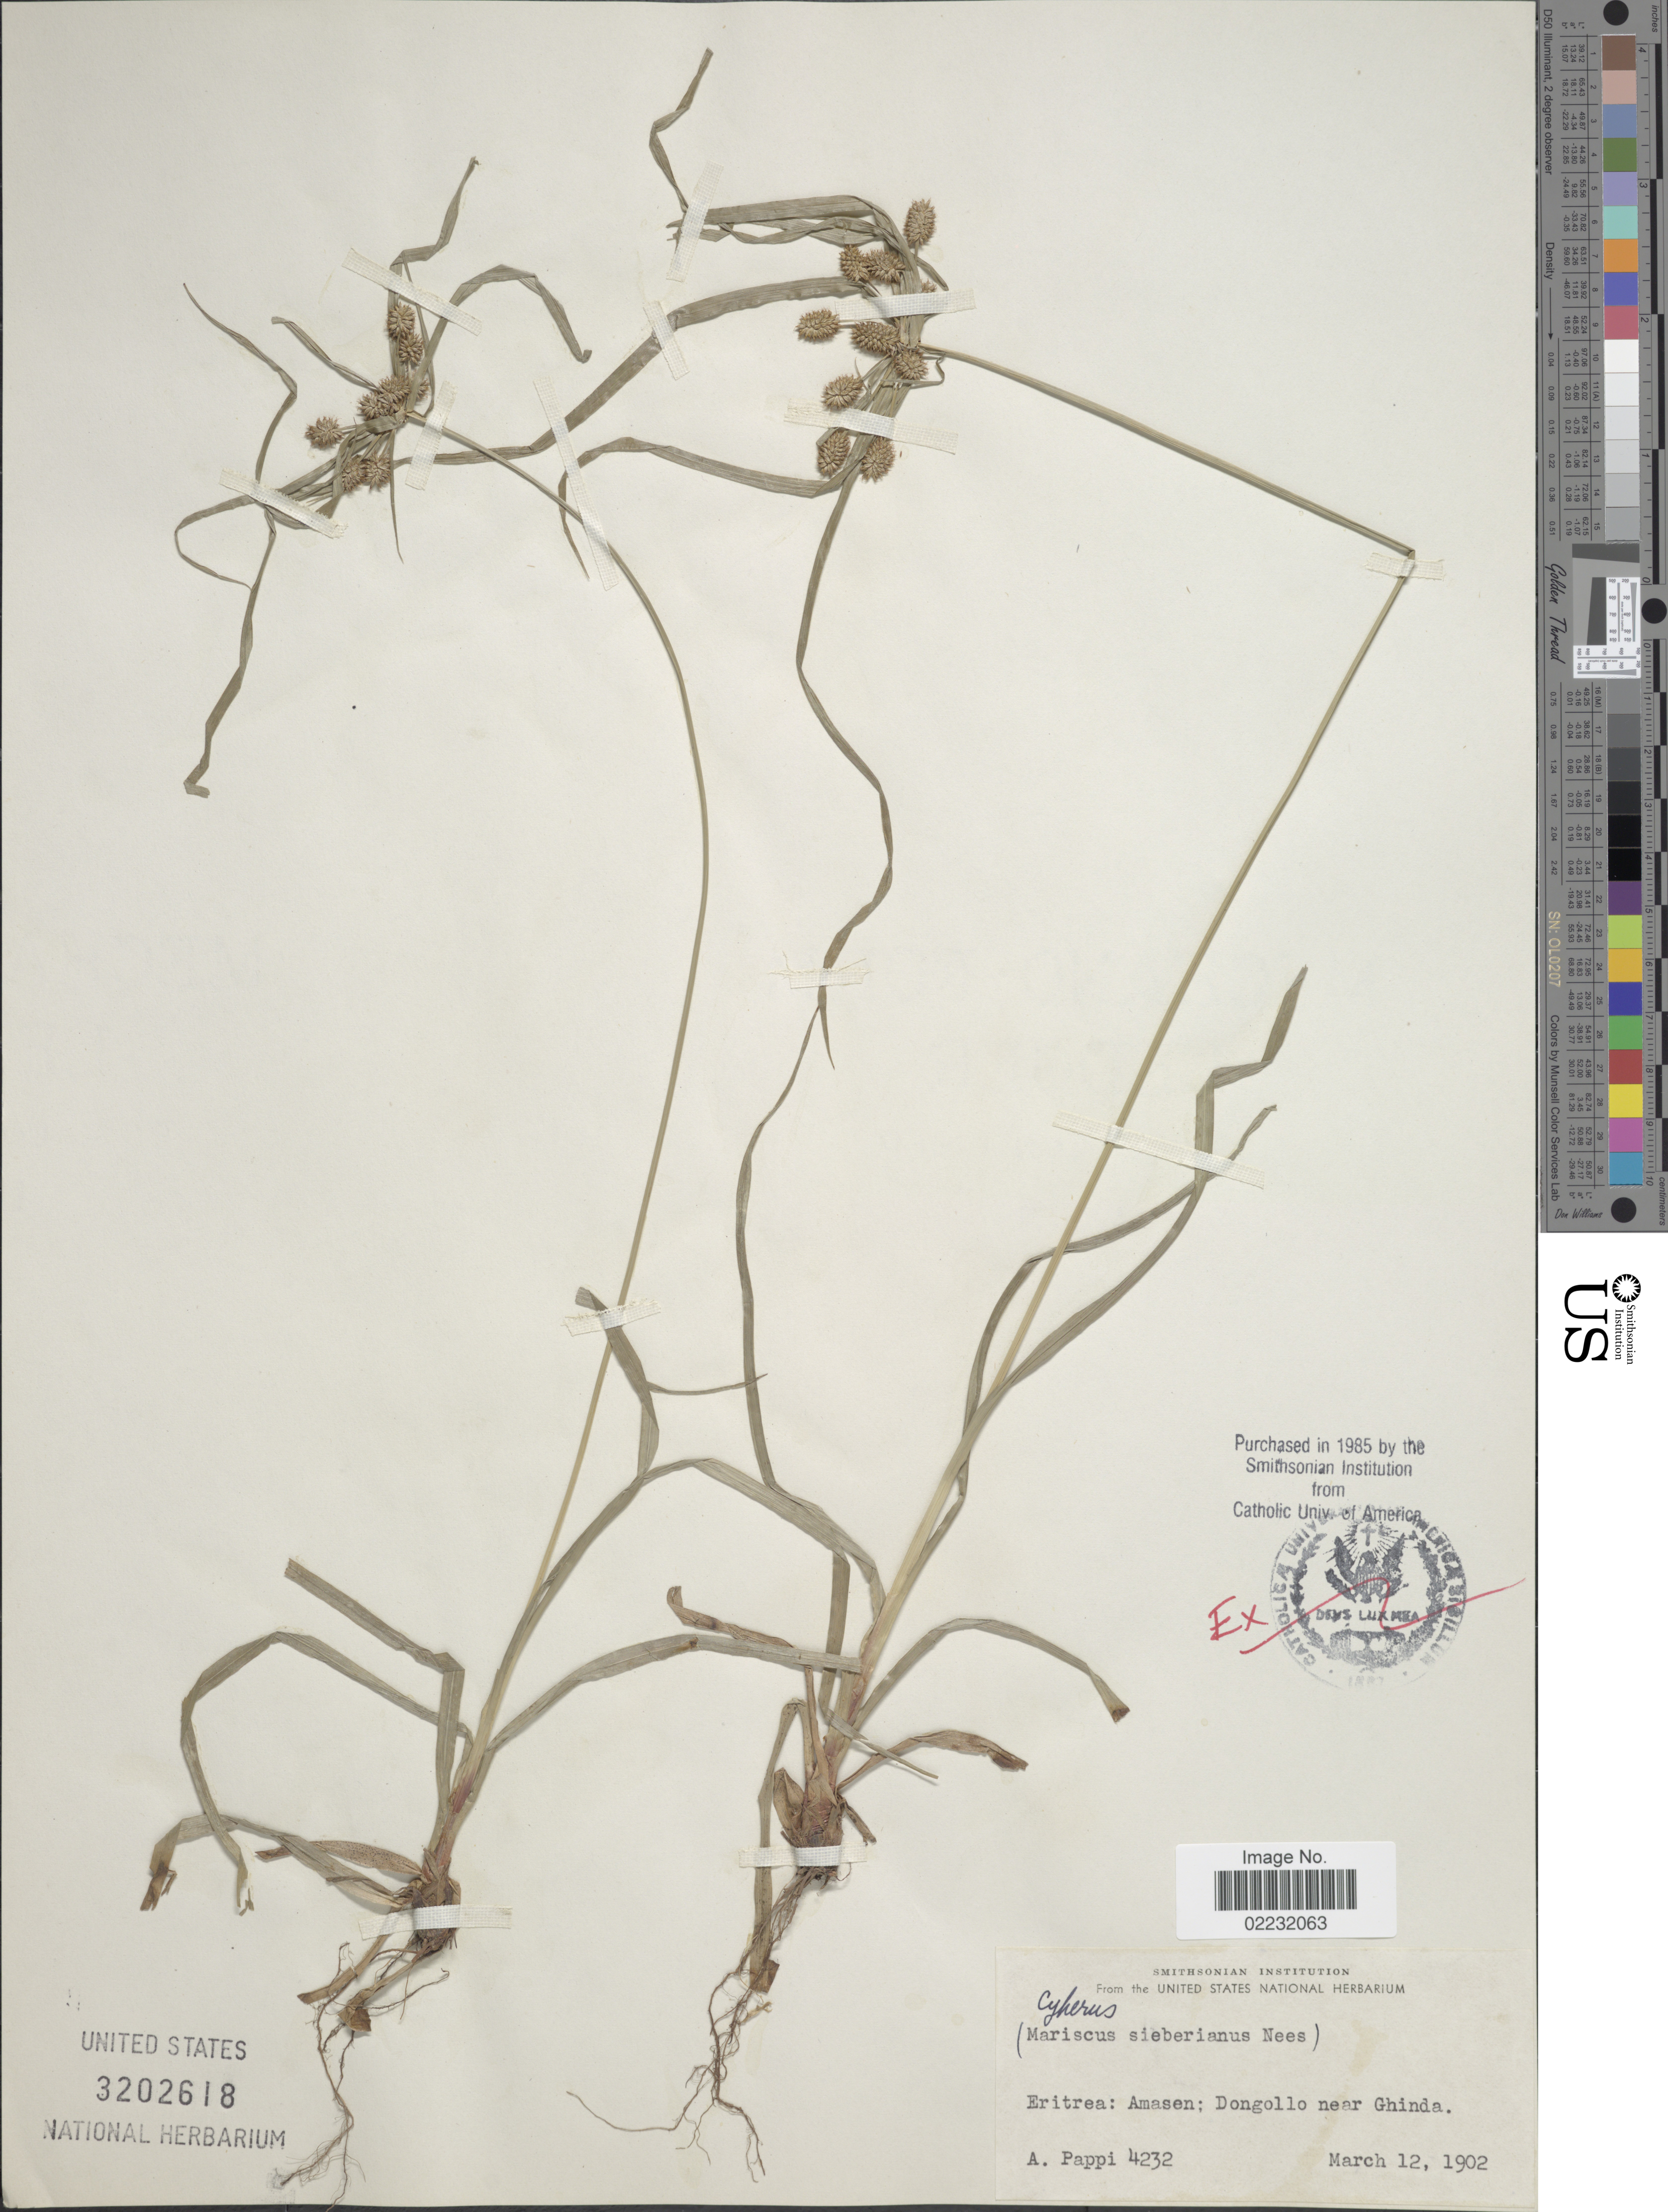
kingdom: Plantae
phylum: Tracheophyta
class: Liliopsida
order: Poales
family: Cyperaceae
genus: Cyperus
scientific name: Cyperus sieberianus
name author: Spreng.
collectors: A. Pappi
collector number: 4232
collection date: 1902-03-12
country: Eritrea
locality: Amasen; Dongollo near Ghinda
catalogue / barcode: US 3202618